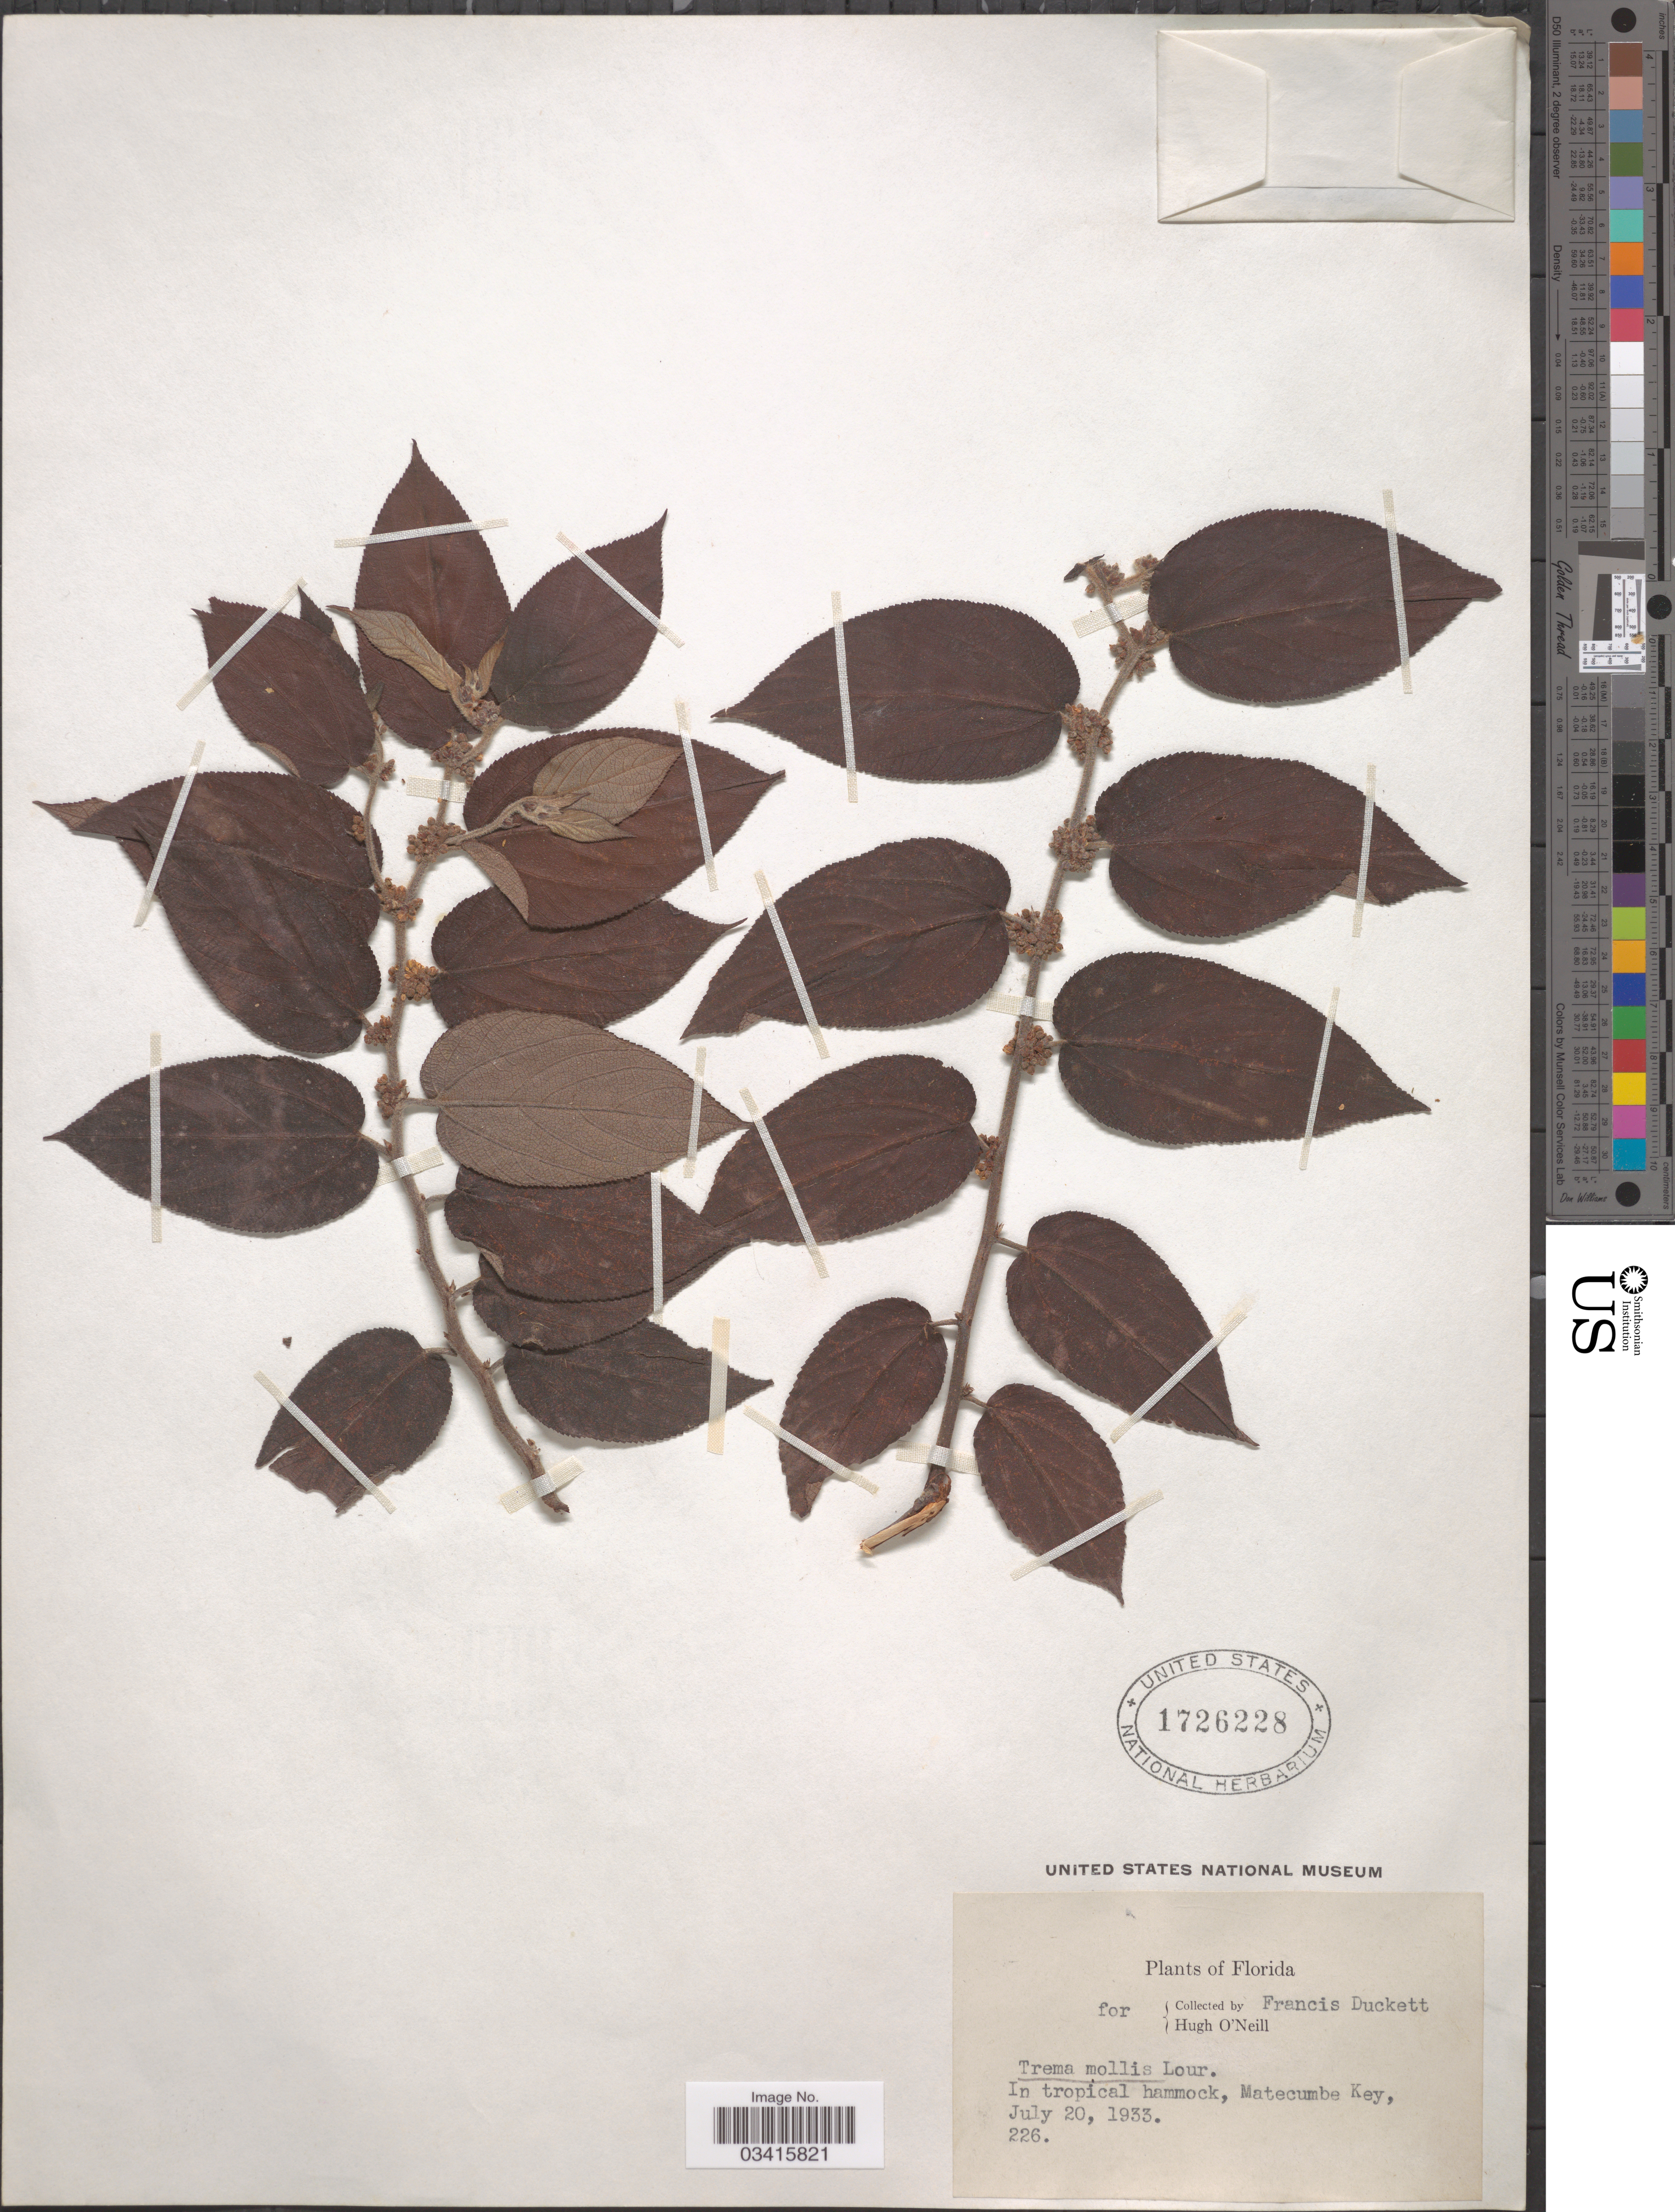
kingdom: Plantae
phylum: Tracheophyta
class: Magnoliopsida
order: Rosales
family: Cannabaceae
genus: Trema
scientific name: Trema floridanum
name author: Britton ex Small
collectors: F. Duckett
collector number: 226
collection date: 1933-07-20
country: United States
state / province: Florida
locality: In tropical hammock, Matecumbe Key.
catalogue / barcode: US 1726228